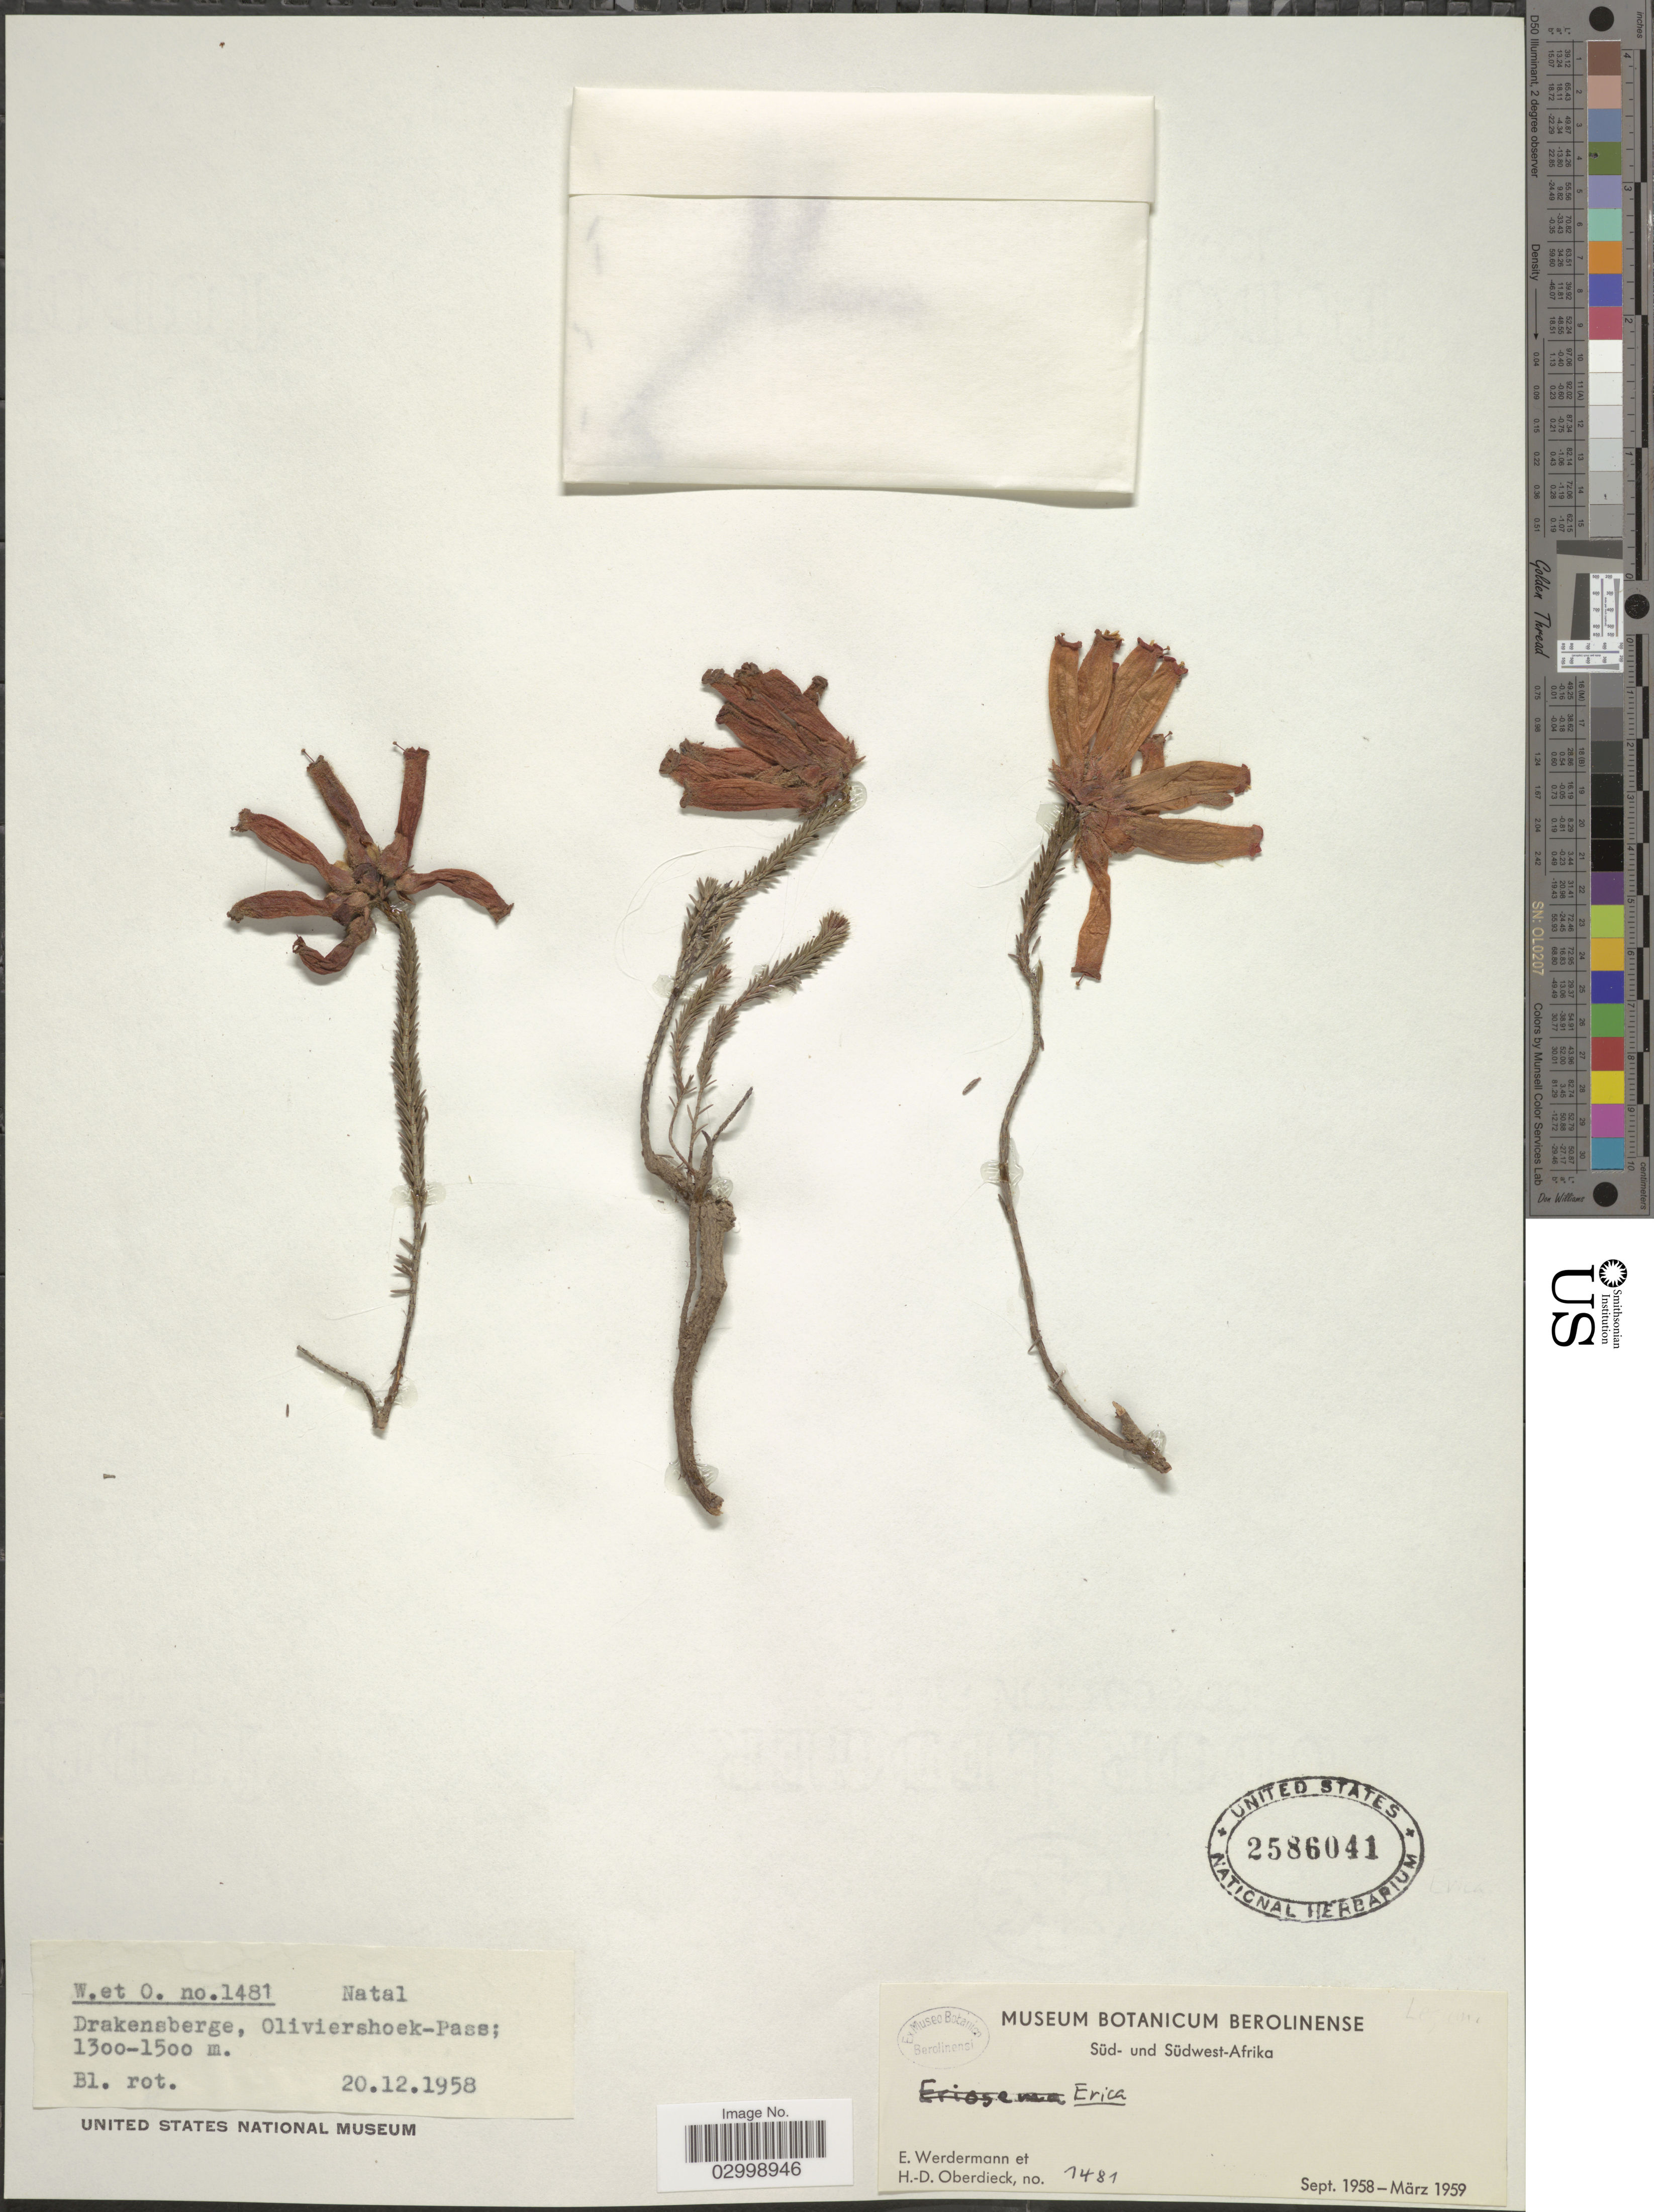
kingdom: Plantae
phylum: Tracheophyta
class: Magnoliopsida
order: Ericales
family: Ericaceae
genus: Erica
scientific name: Erica sp.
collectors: E. Werdermann & H. Oberdieck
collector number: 1481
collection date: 1958-12-20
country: South Africa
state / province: KwaZulu-Natal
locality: Natal, Drakensberge, Oliviershoek-Pass.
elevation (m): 1300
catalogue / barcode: US 2586041